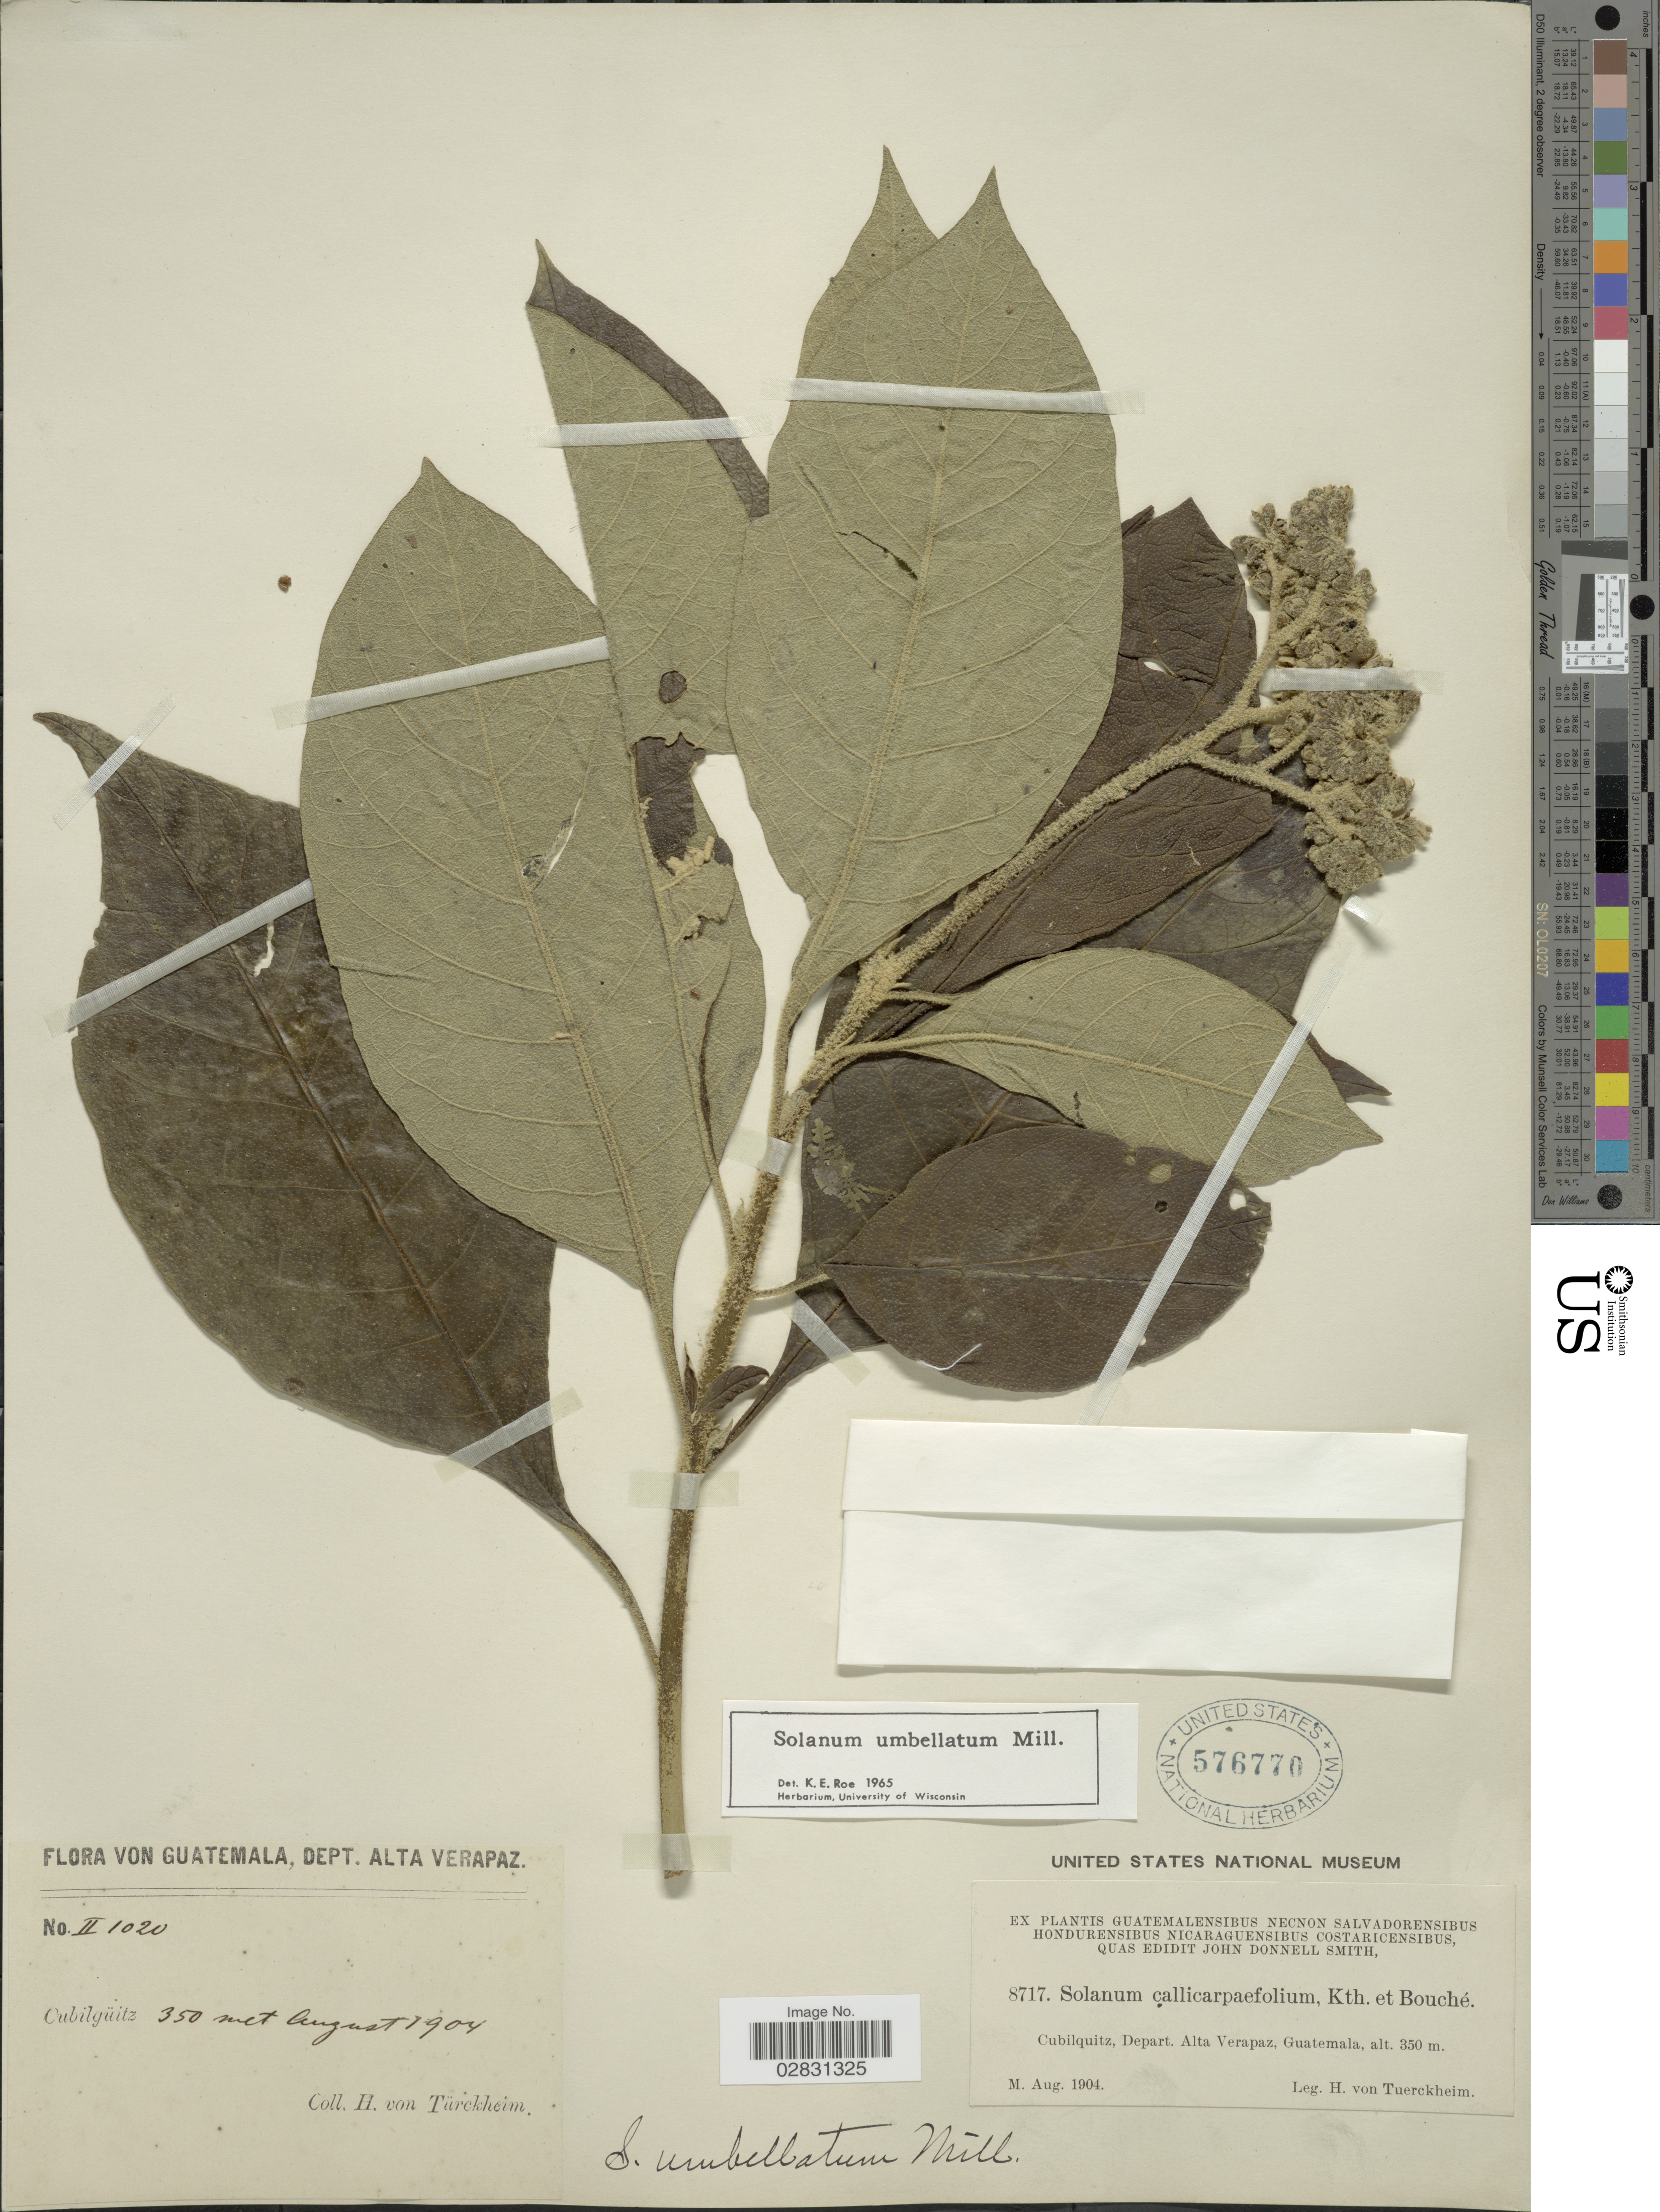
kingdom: Plantae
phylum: Tracheophyta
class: Magnoliopsida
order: Solanales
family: Solanaceae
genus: Solanum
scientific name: Solanum umbellatum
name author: Mill.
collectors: H. von Türckheim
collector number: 8717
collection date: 1904-08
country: Guatemala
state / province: Alta Verapaz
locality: Cubilquitz, Depart. Alta Verapaz.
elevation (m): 350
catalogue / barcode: US 576770